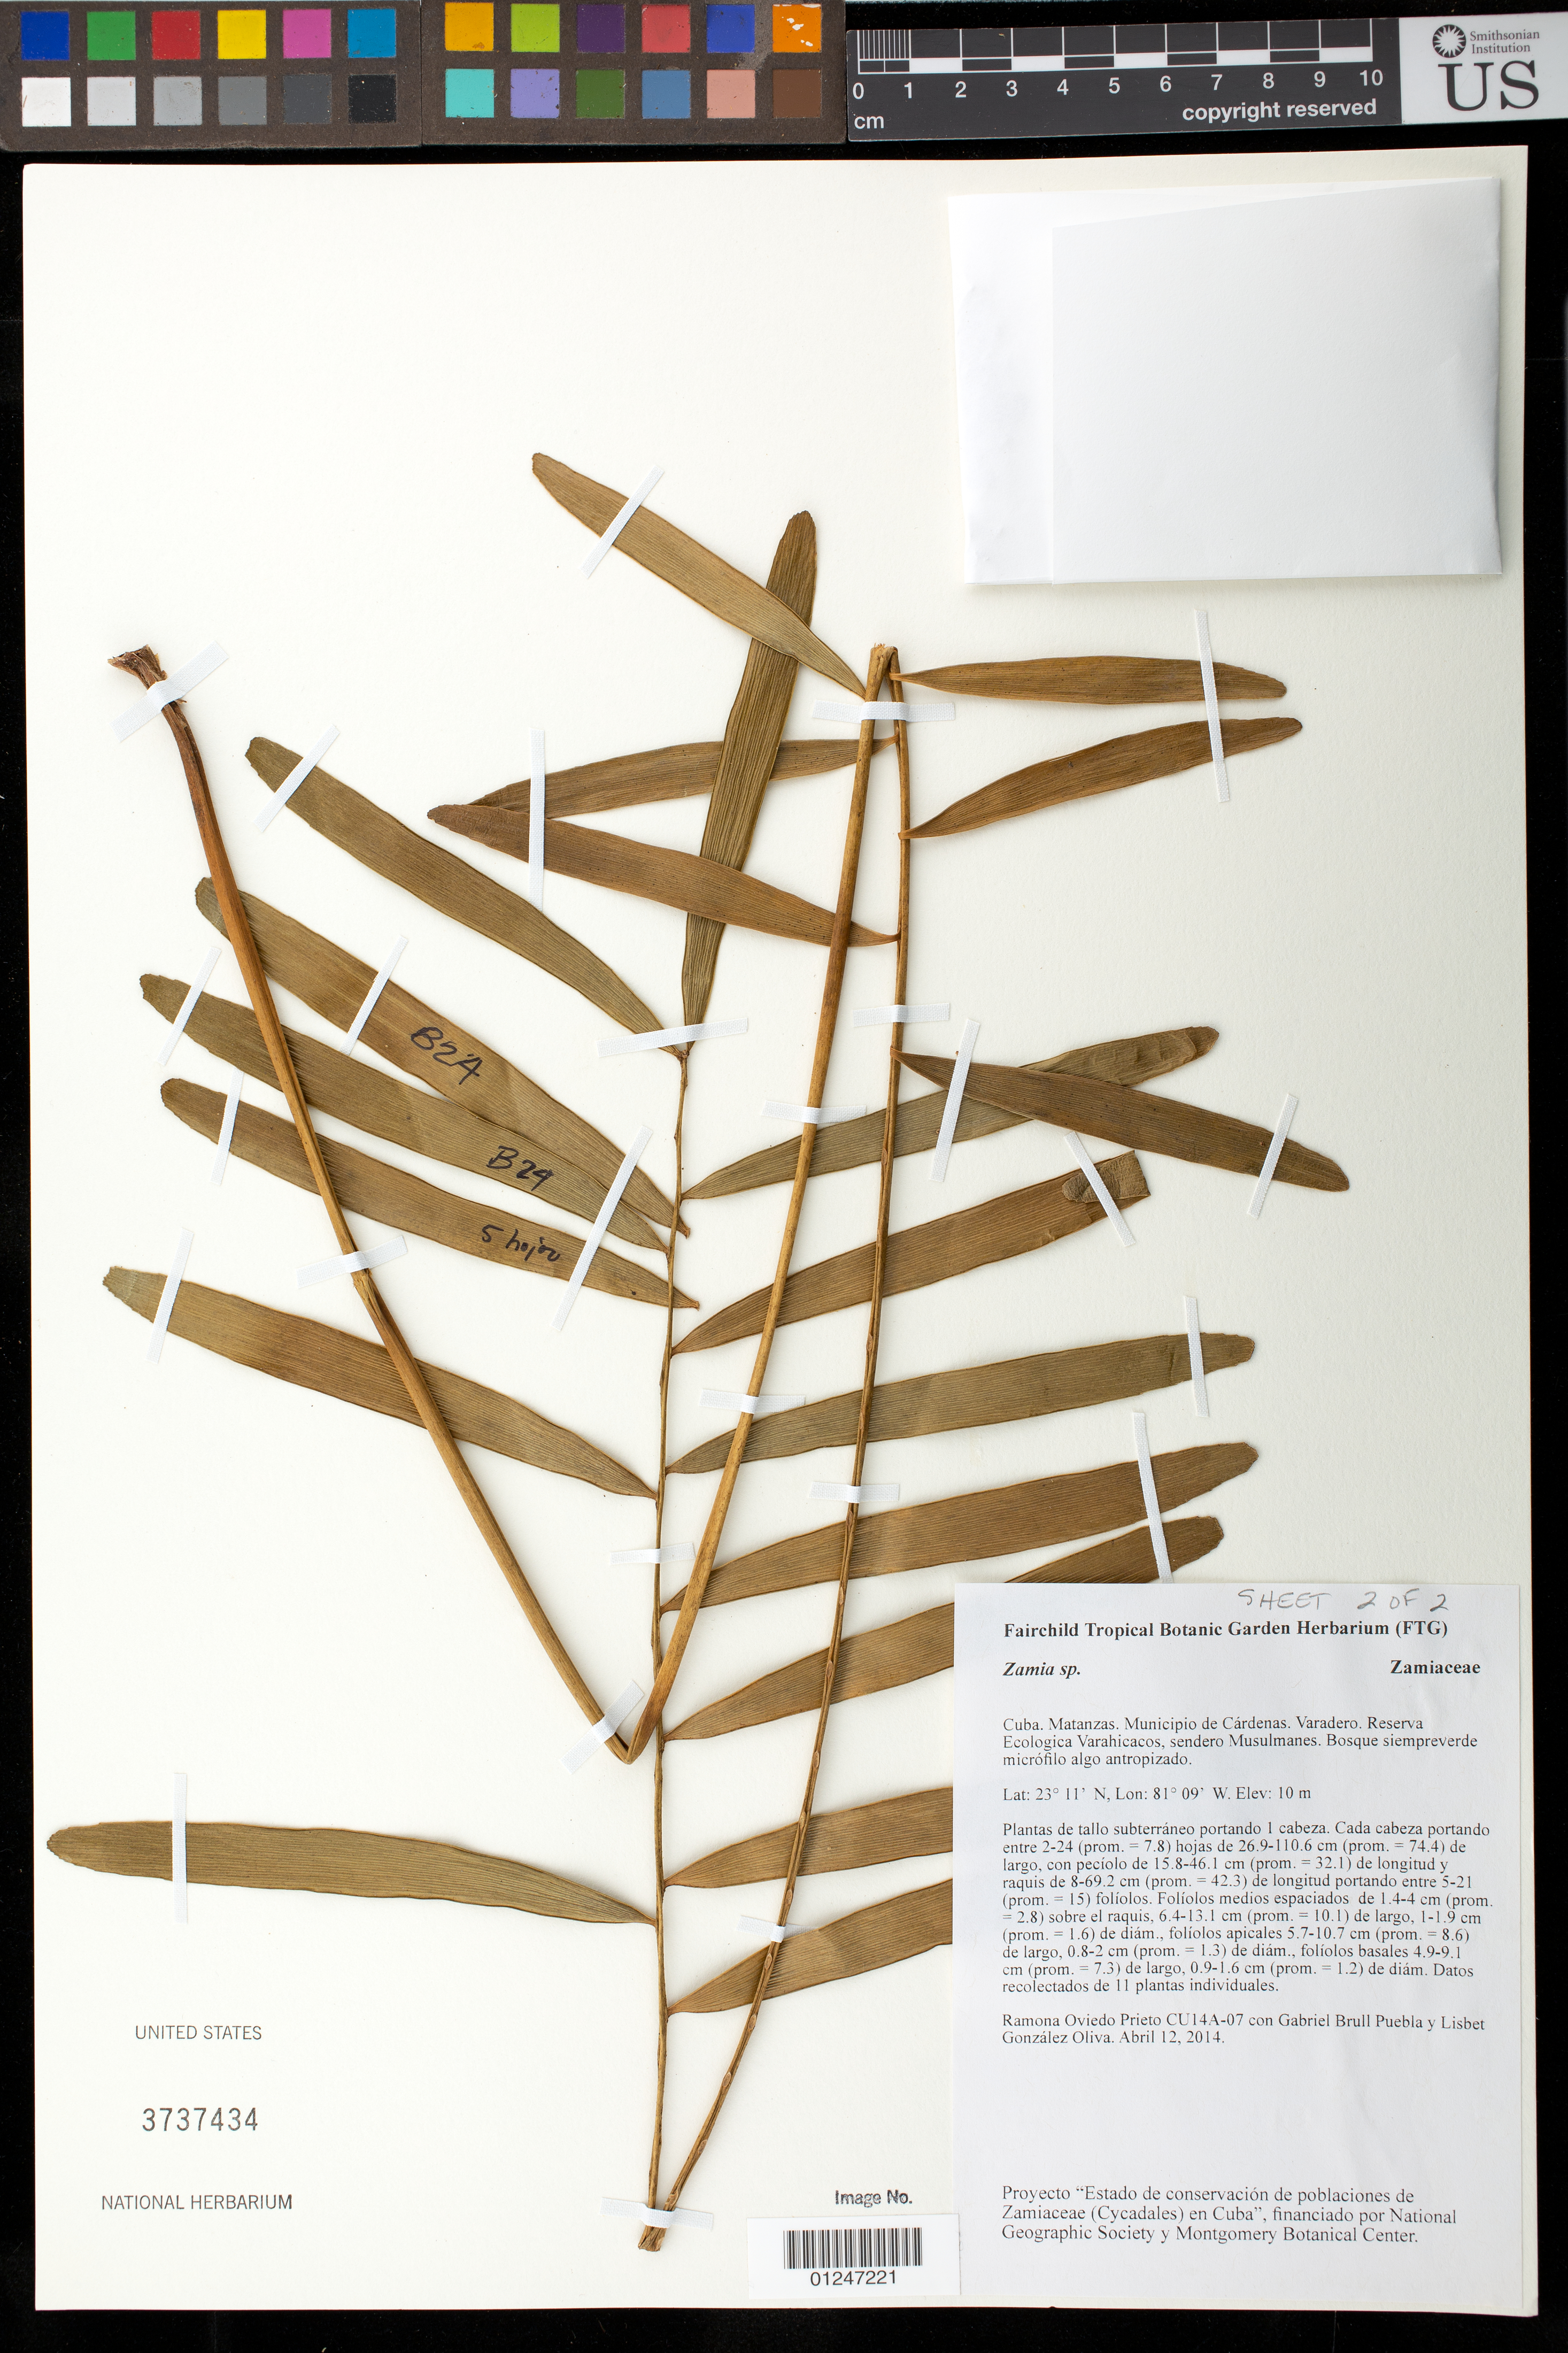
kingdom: Plantae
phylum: Tracheophyta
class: Cycadopsida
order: Cycadales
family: Zamiaceae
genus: Zamia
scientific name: Zamia sp.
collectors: R. Oviedo Prieto et al.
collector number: CU14A-07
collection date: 2014-04-12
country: Cuba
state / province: Matanzas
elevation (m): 10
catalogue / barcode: US 3737434